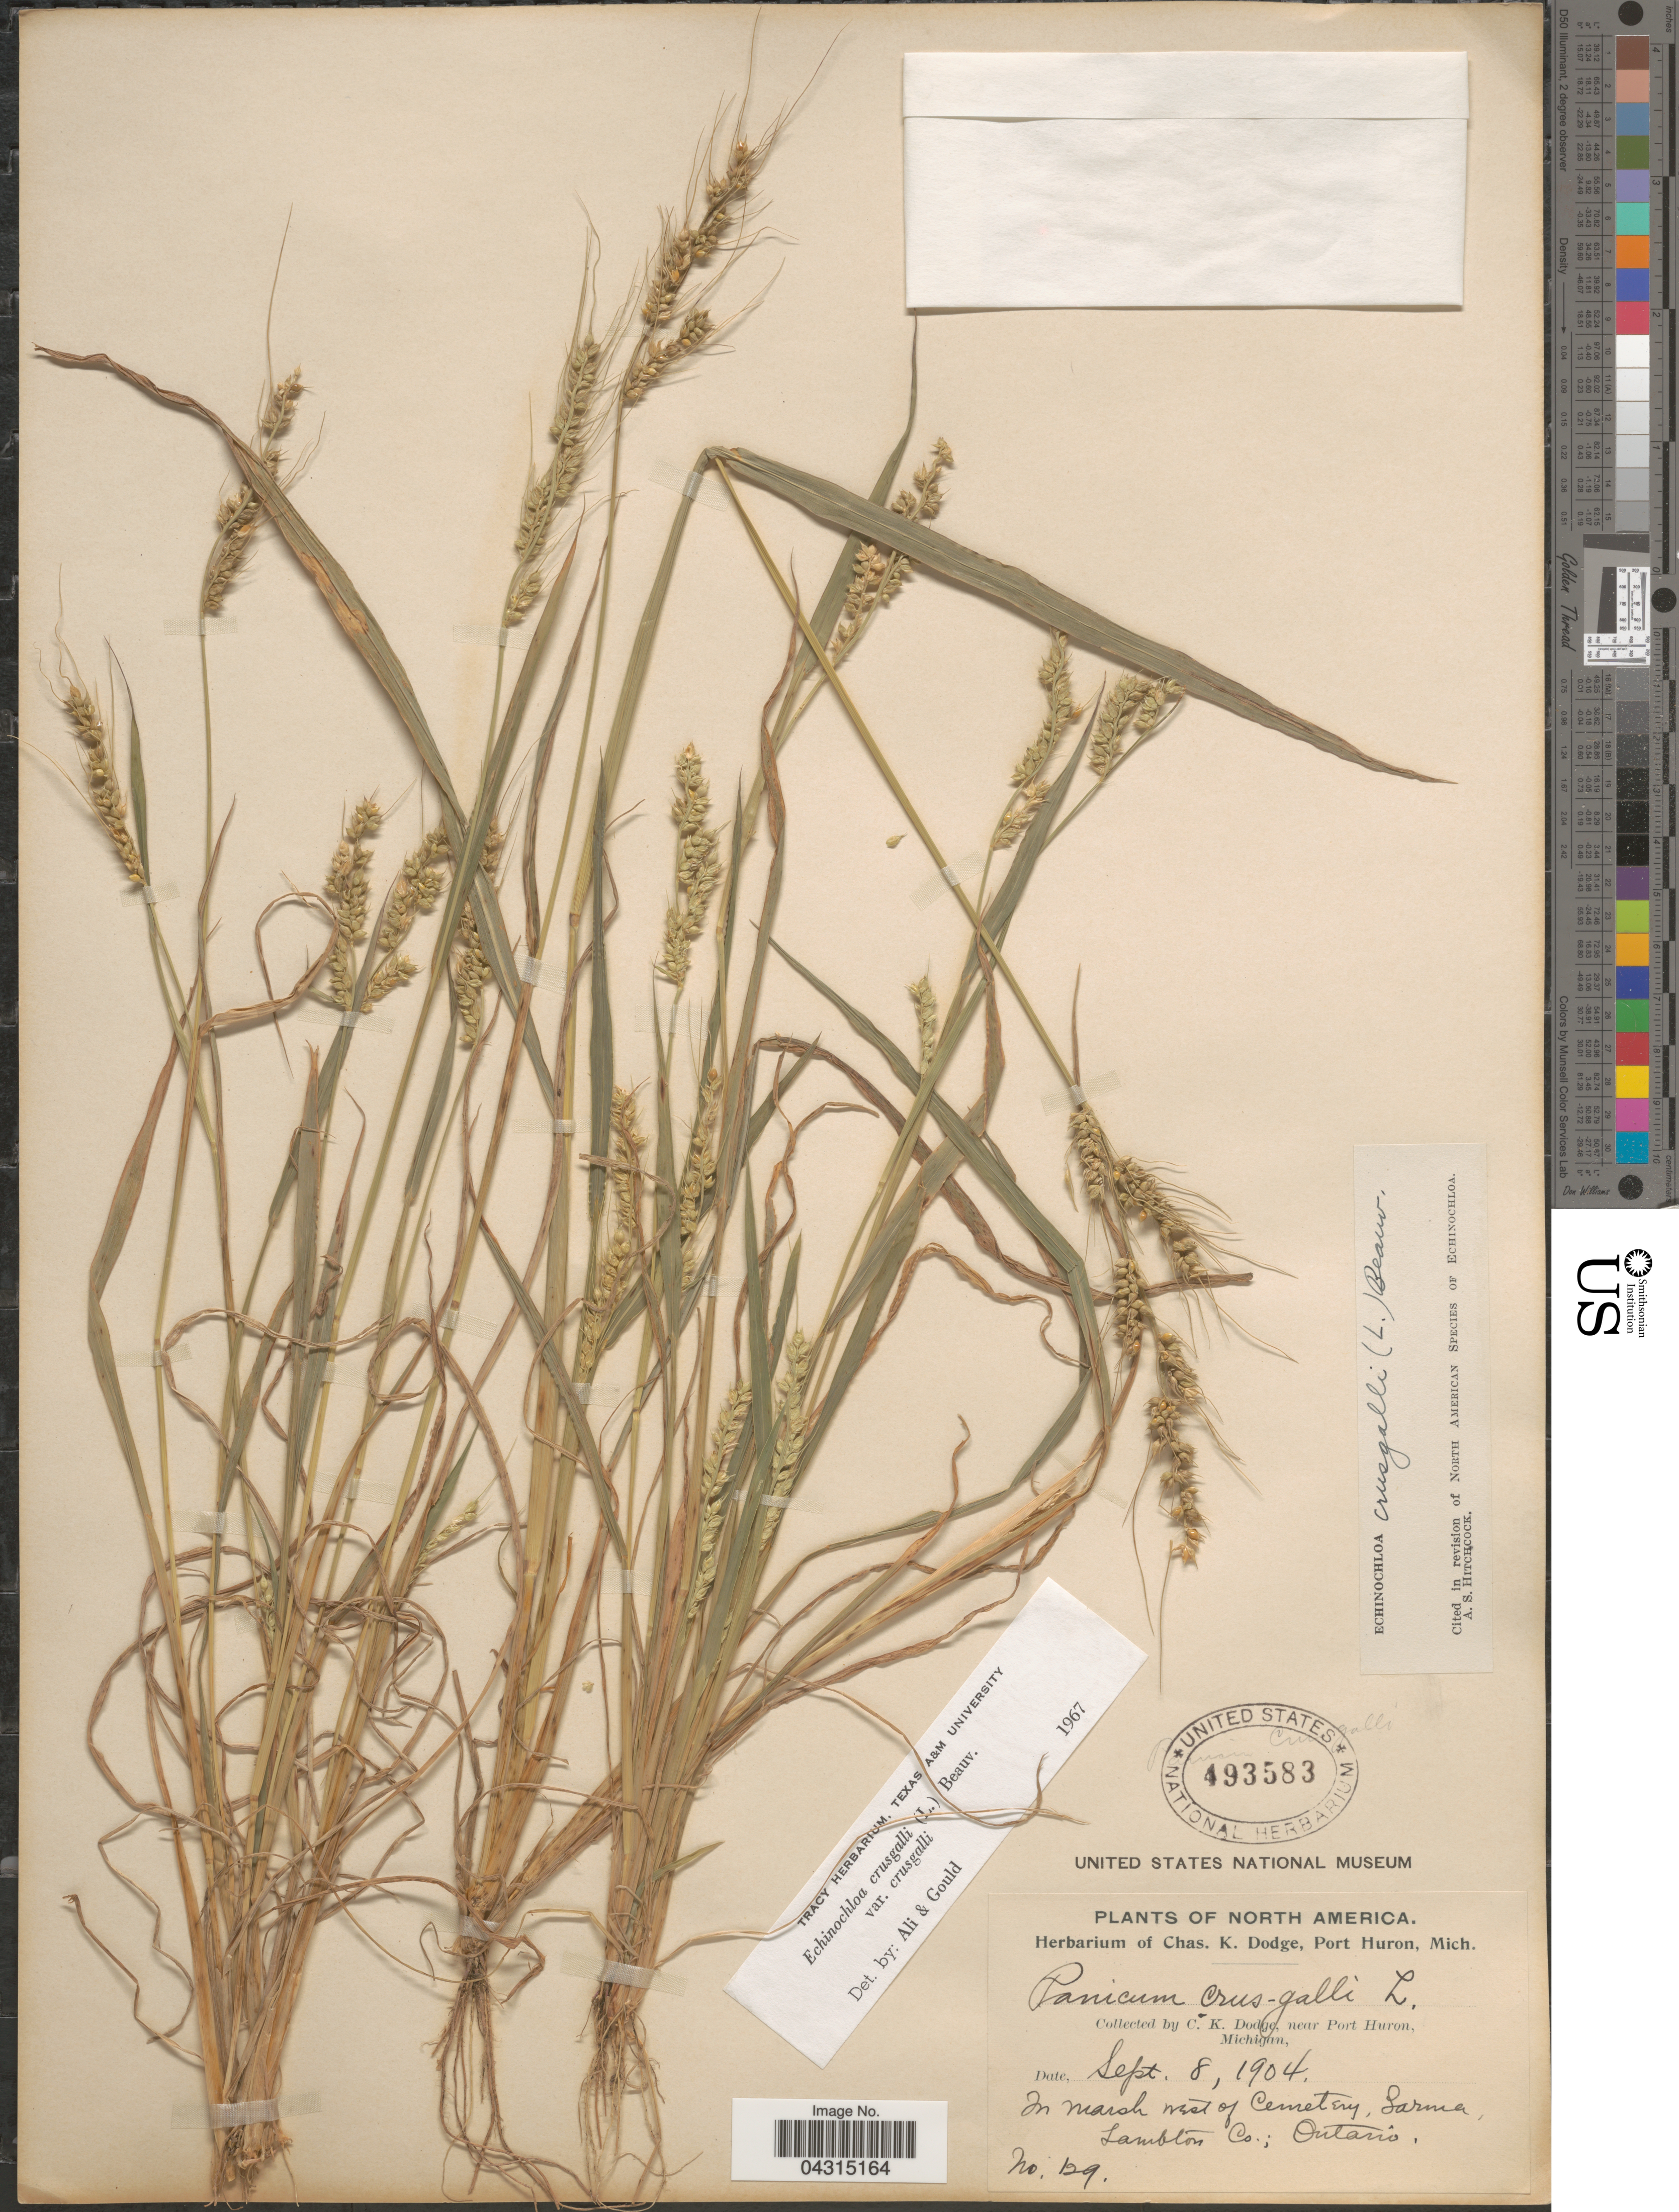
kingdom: Plantae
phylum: Tracheophyta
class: Liliopsida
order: Poales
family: Poaceae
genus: Echinochloa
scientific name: Echinochloa crus-galli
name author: (L.) P. Beauv.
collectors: C. K. Dodge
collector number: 129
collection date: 1904-09-08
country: Canada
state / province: Ontario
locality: In marsh west of Cemetery, Sarnia, Lambton Co.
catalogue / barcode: US 493583